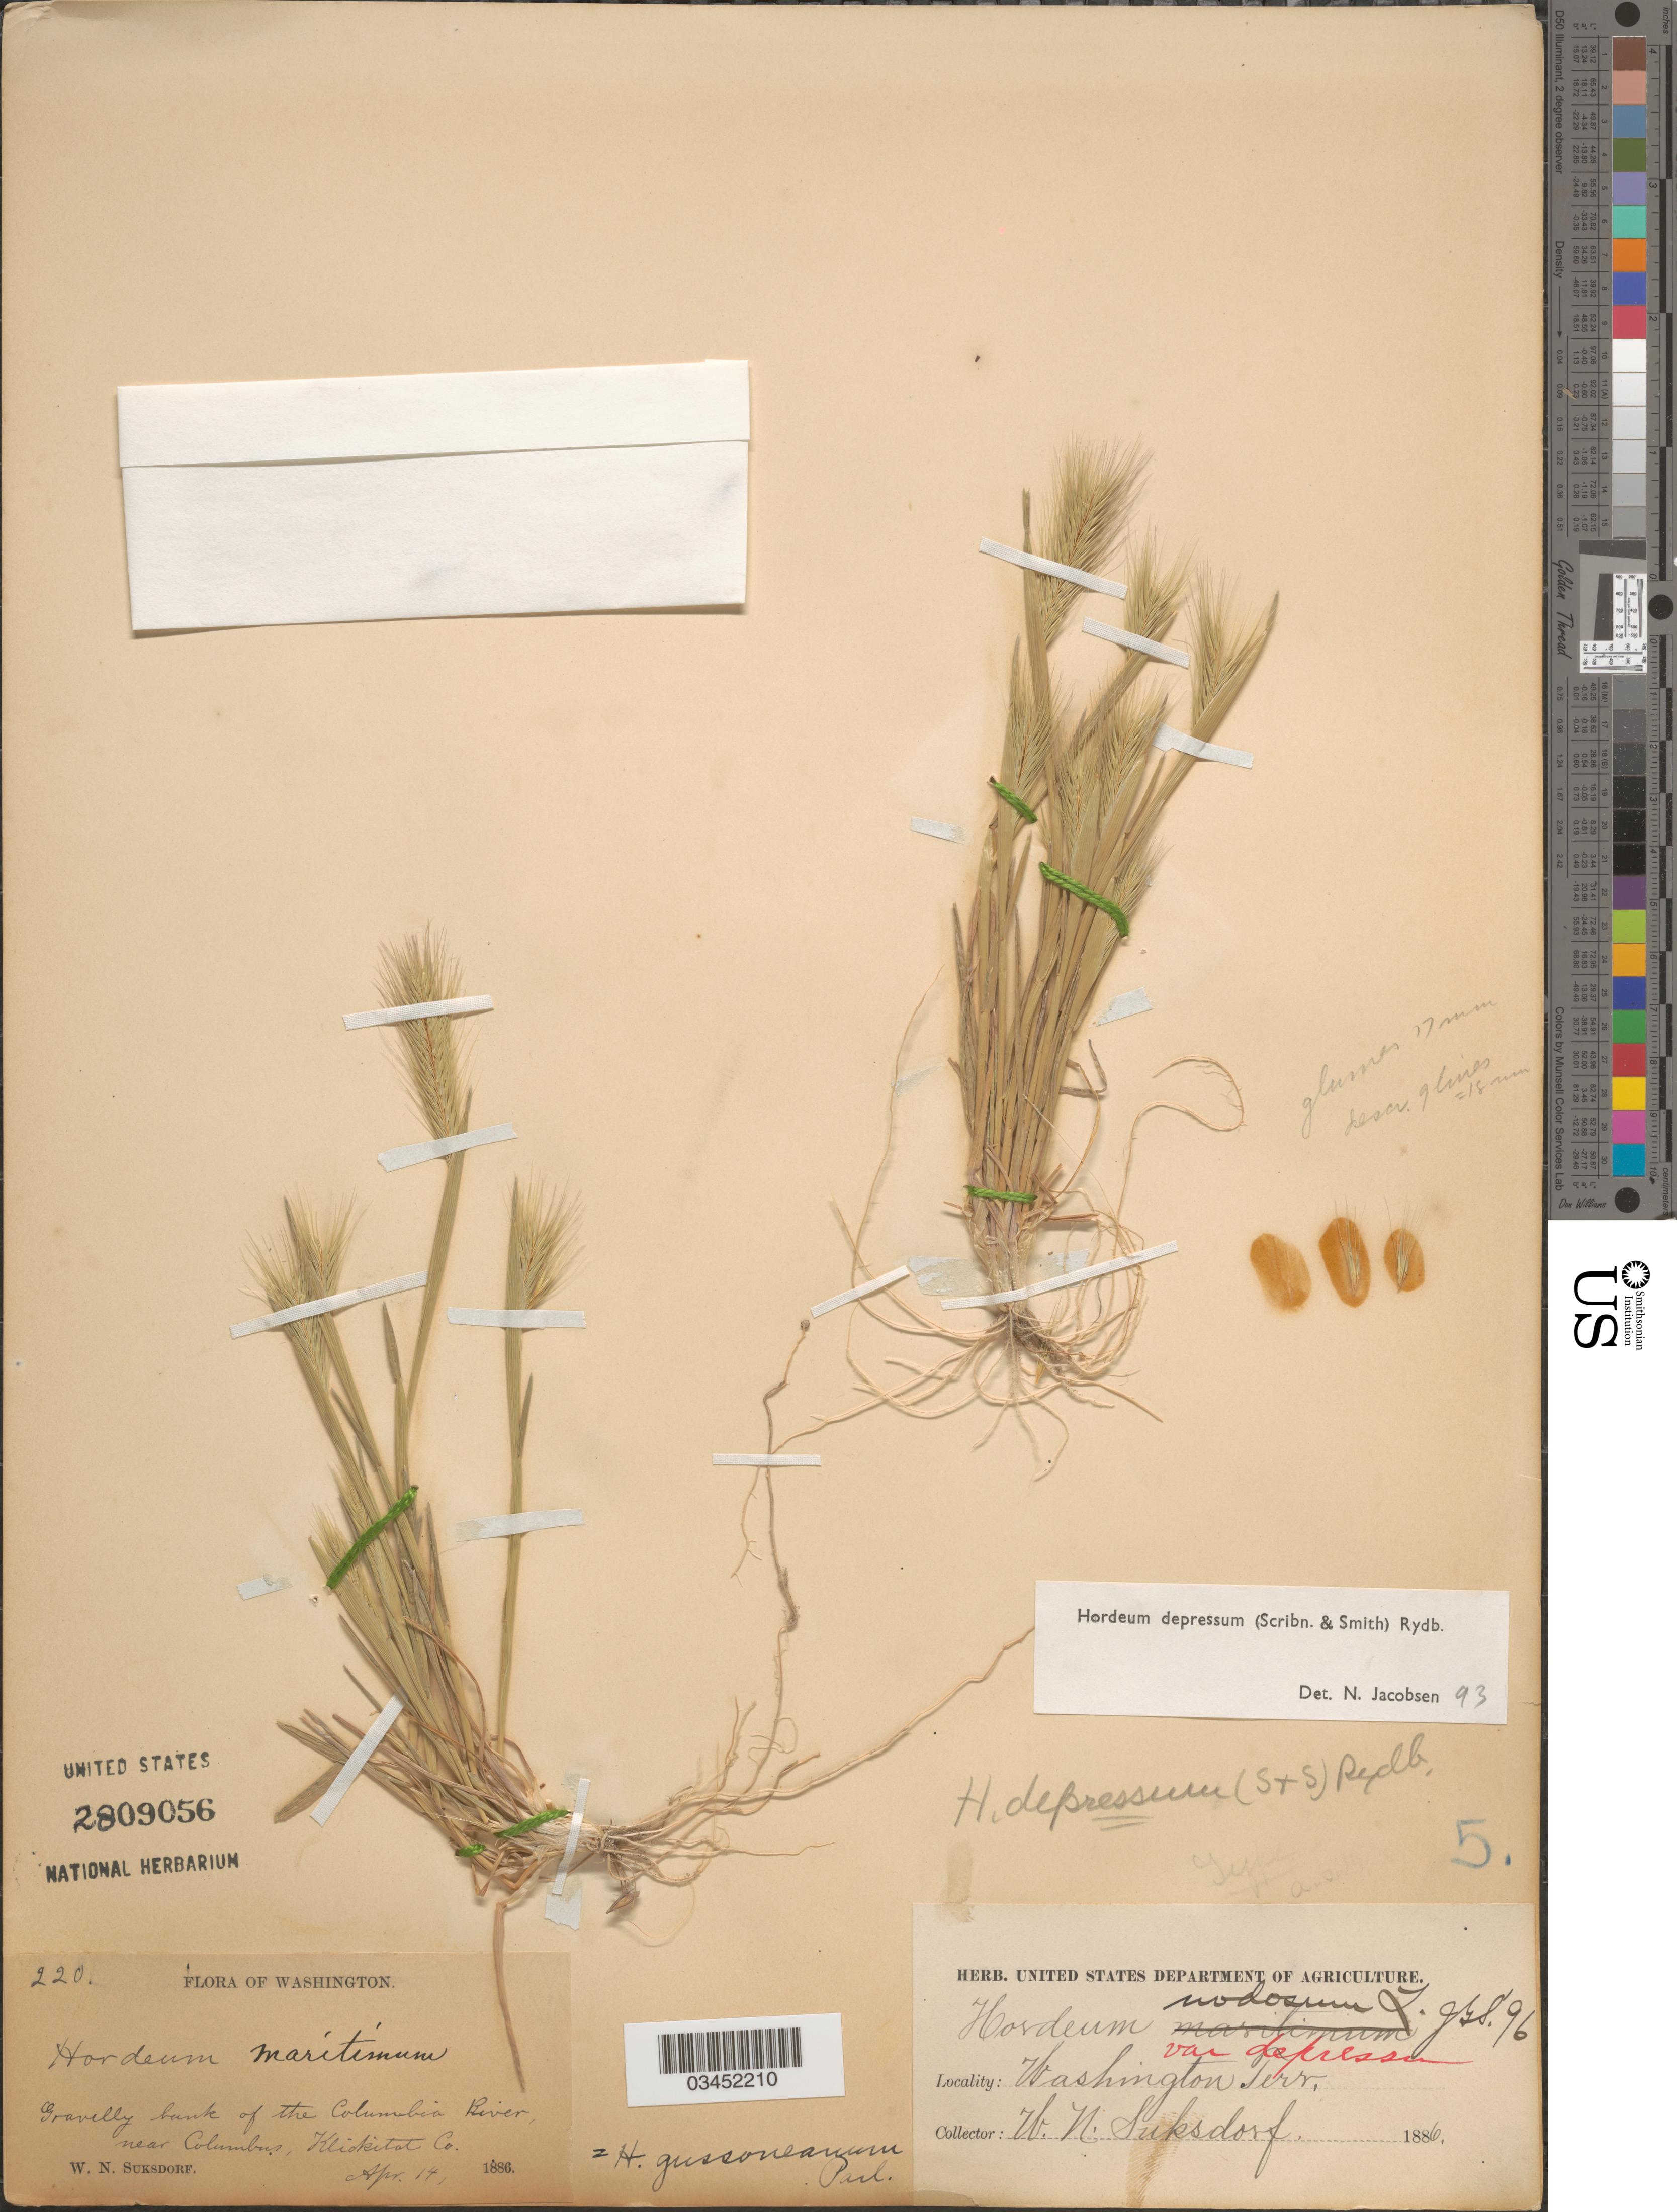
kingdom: Plantae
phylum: Tracheophyta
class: Liliopsida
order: Poales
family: Poaceae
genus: Hordeum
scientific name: Hordeum depressum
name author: (Scribn. & J.G. Sm.) Rydb.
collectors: W. N. Suksdorf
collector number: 220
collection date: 1886-04-14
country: United States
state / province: Washington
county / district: Klickitat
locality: Gravelly bank of the Columbia River, near Columbus, Klickitat Co.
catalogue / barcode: US 2809056